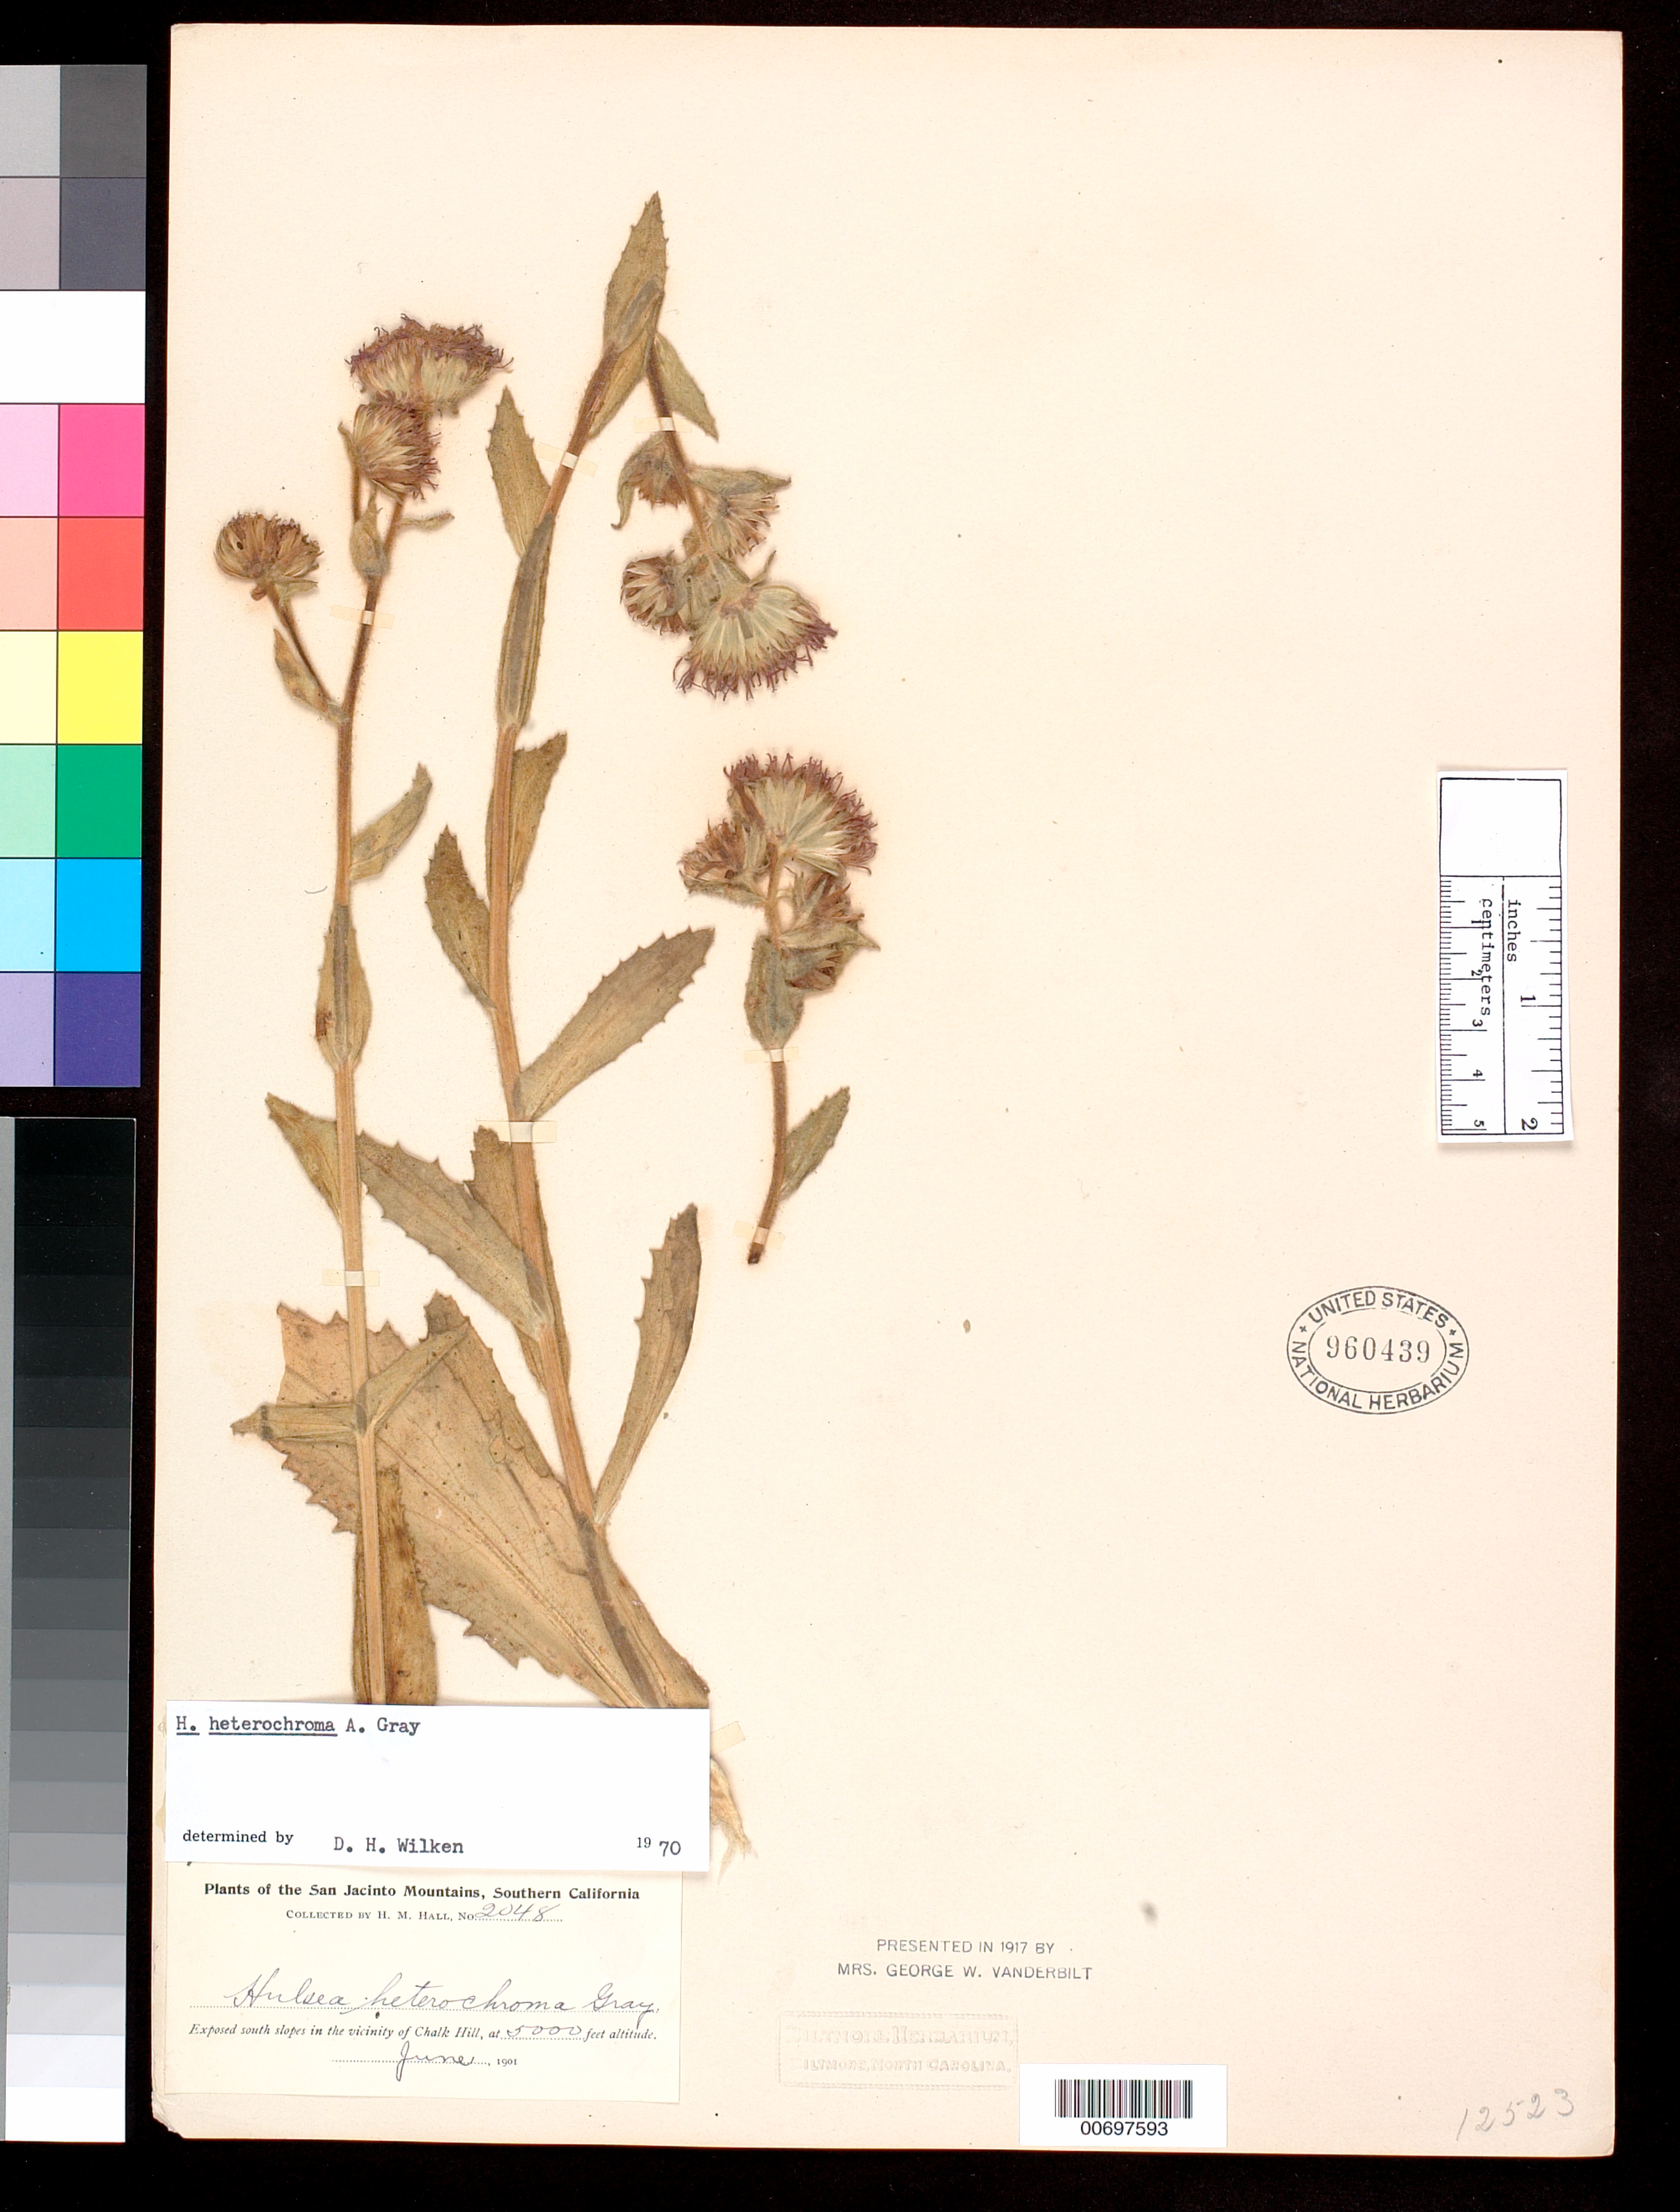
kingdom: Plantae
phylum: Tracheophyta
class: Magnoliopsida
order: Asterales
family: Asteraceae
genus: Hulsea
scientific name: Hulsea heterochroma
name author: A. Gray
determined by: Wilken, D. H.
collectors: H. M. Hall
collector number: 2048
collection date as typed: Jun 1901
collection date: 1901-06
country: United States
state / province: California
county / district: Riverside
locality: San Jacinto Mts., exposed south slopes in the vicinity of Chalk Hill.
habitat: Exposed slopes.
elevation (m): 1524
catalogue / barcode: US 960439